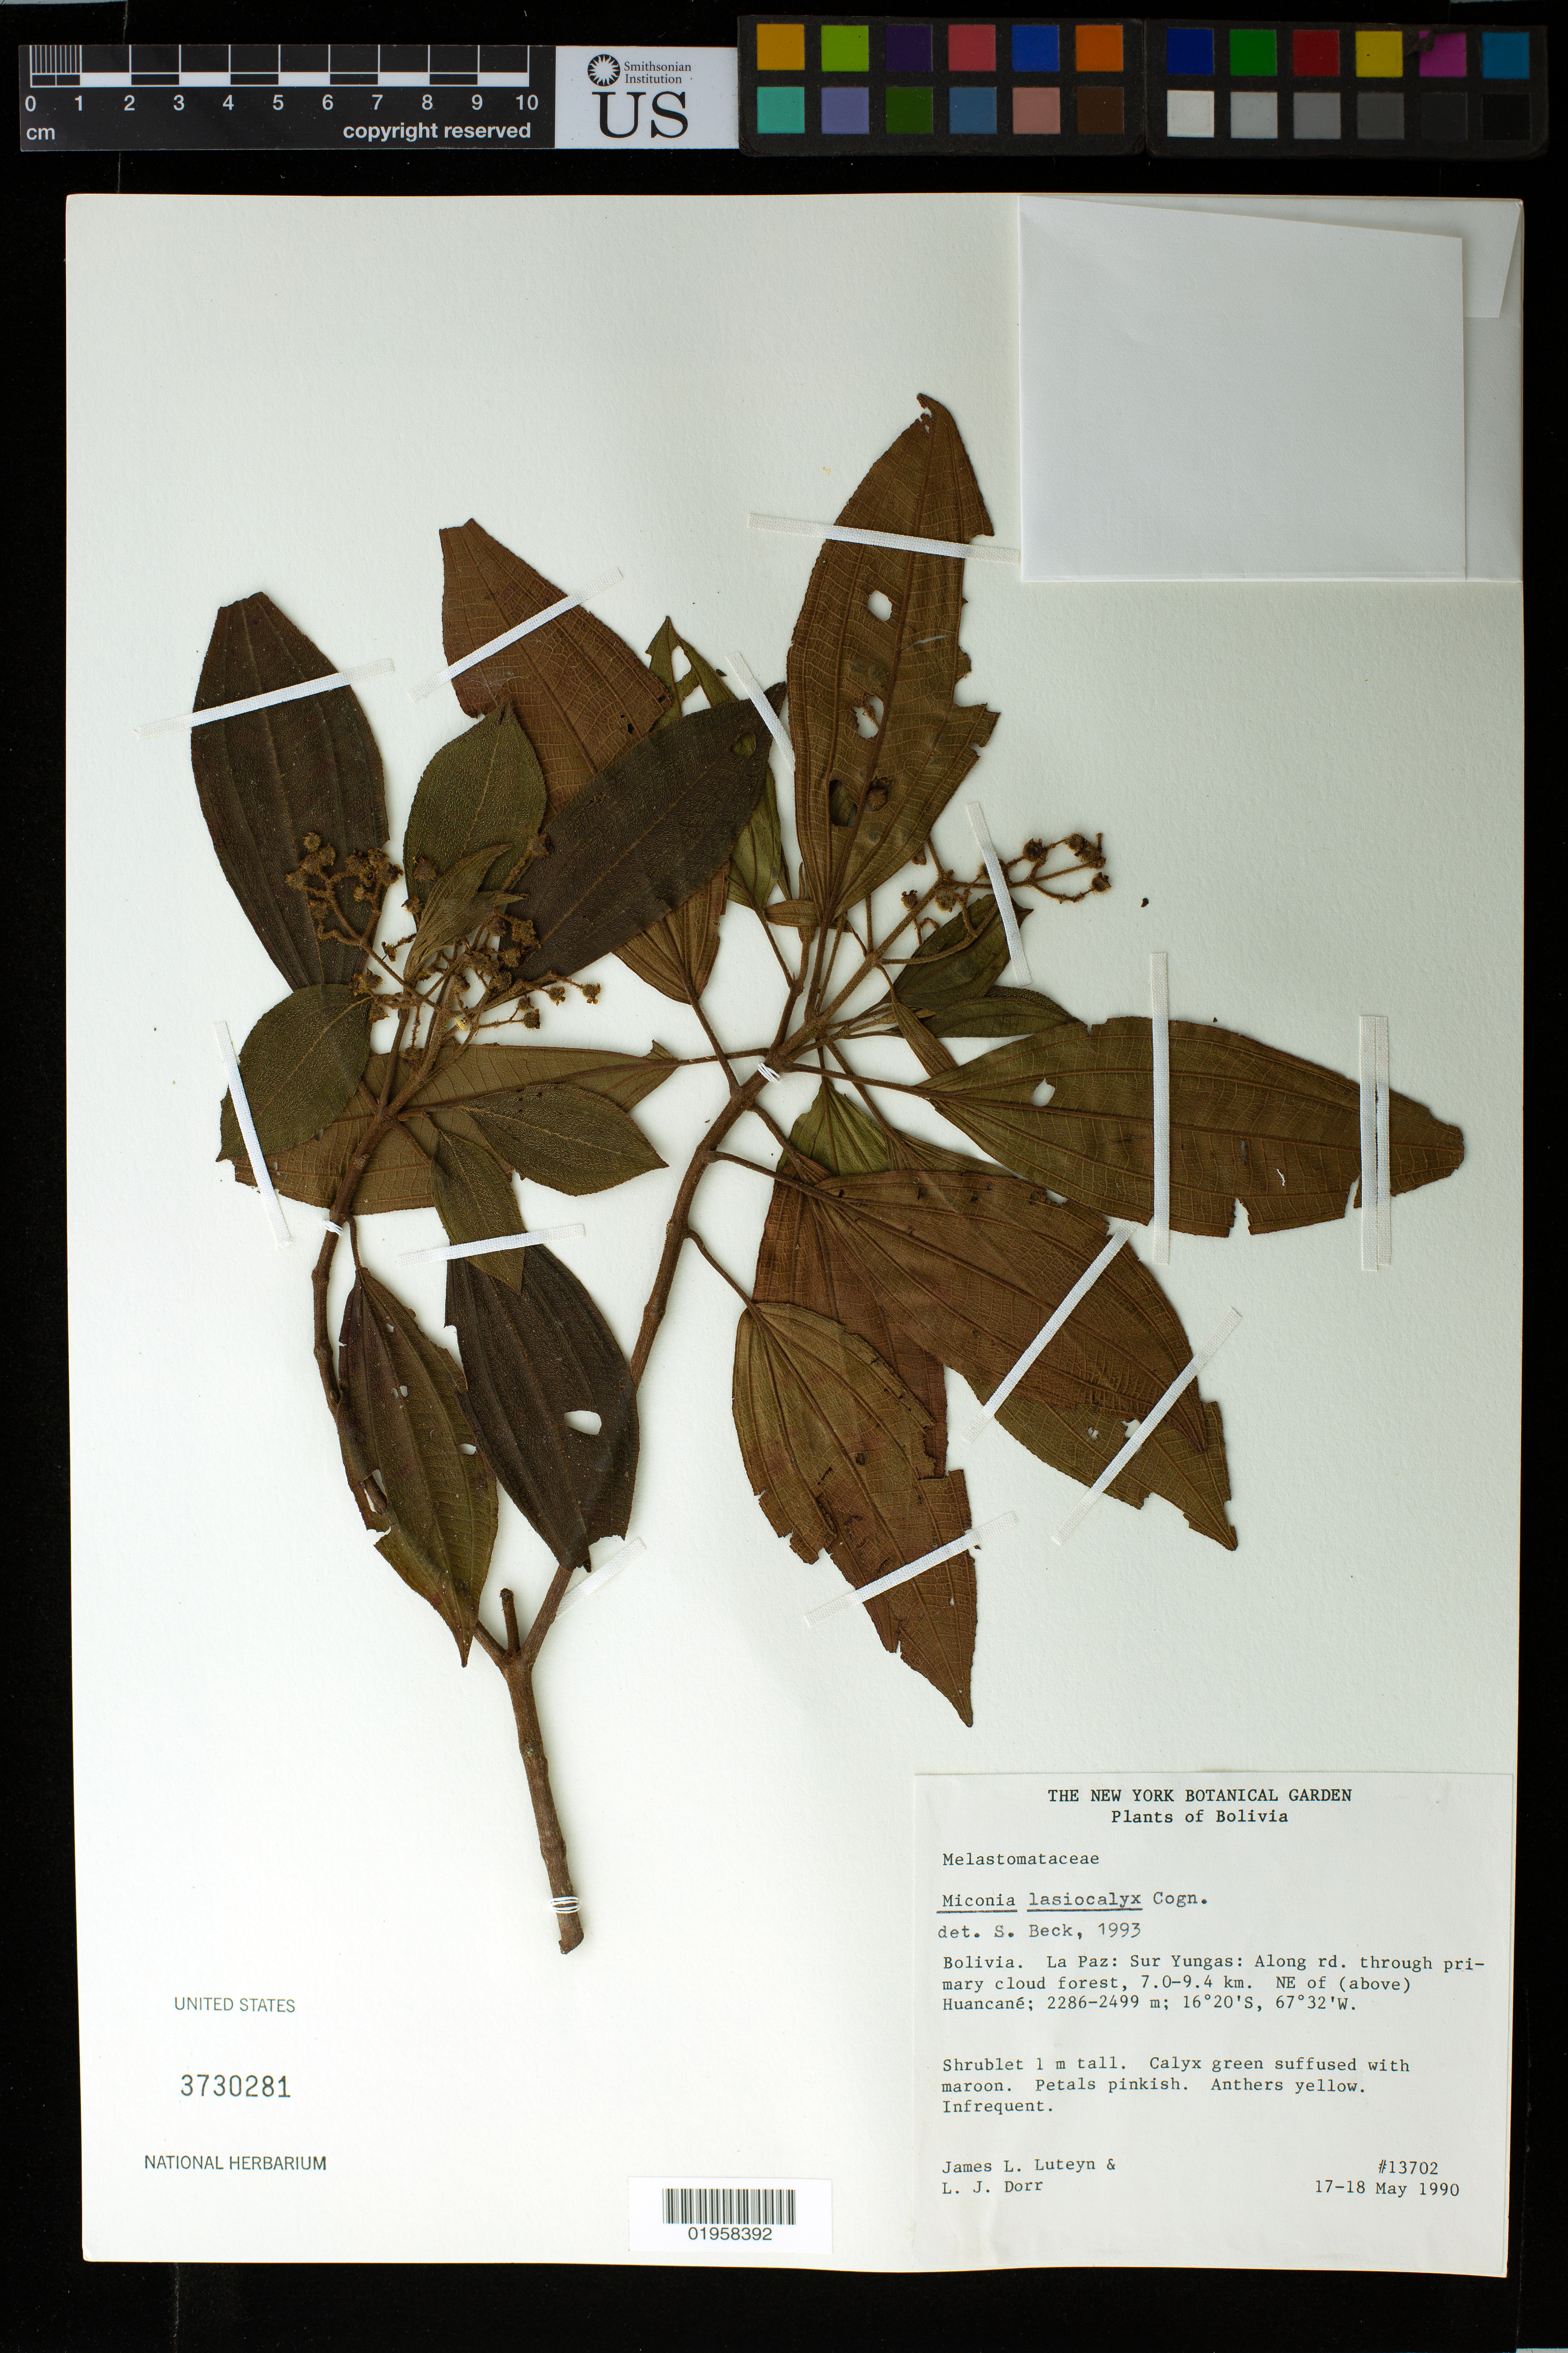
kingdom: Plantae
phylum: Tracheophyta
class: Magnoliopsida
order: Myrtales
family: Melastomataceae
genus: Miconia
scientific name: Miconia lasiocalyx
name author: Cogn.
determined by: Beck, S. G.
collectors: J. L. Luteyn & L. J. Dorr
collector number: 13702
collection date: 1990-05-17/1990-05-18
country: Bolivia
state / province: La Paz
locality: Sur Yungas. Along rd. through primary cloud forest, 7.0-9.4 km NE of (above) Huancané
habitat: Along road through primary cloud forest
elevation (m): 2286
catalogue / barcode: US 3730281